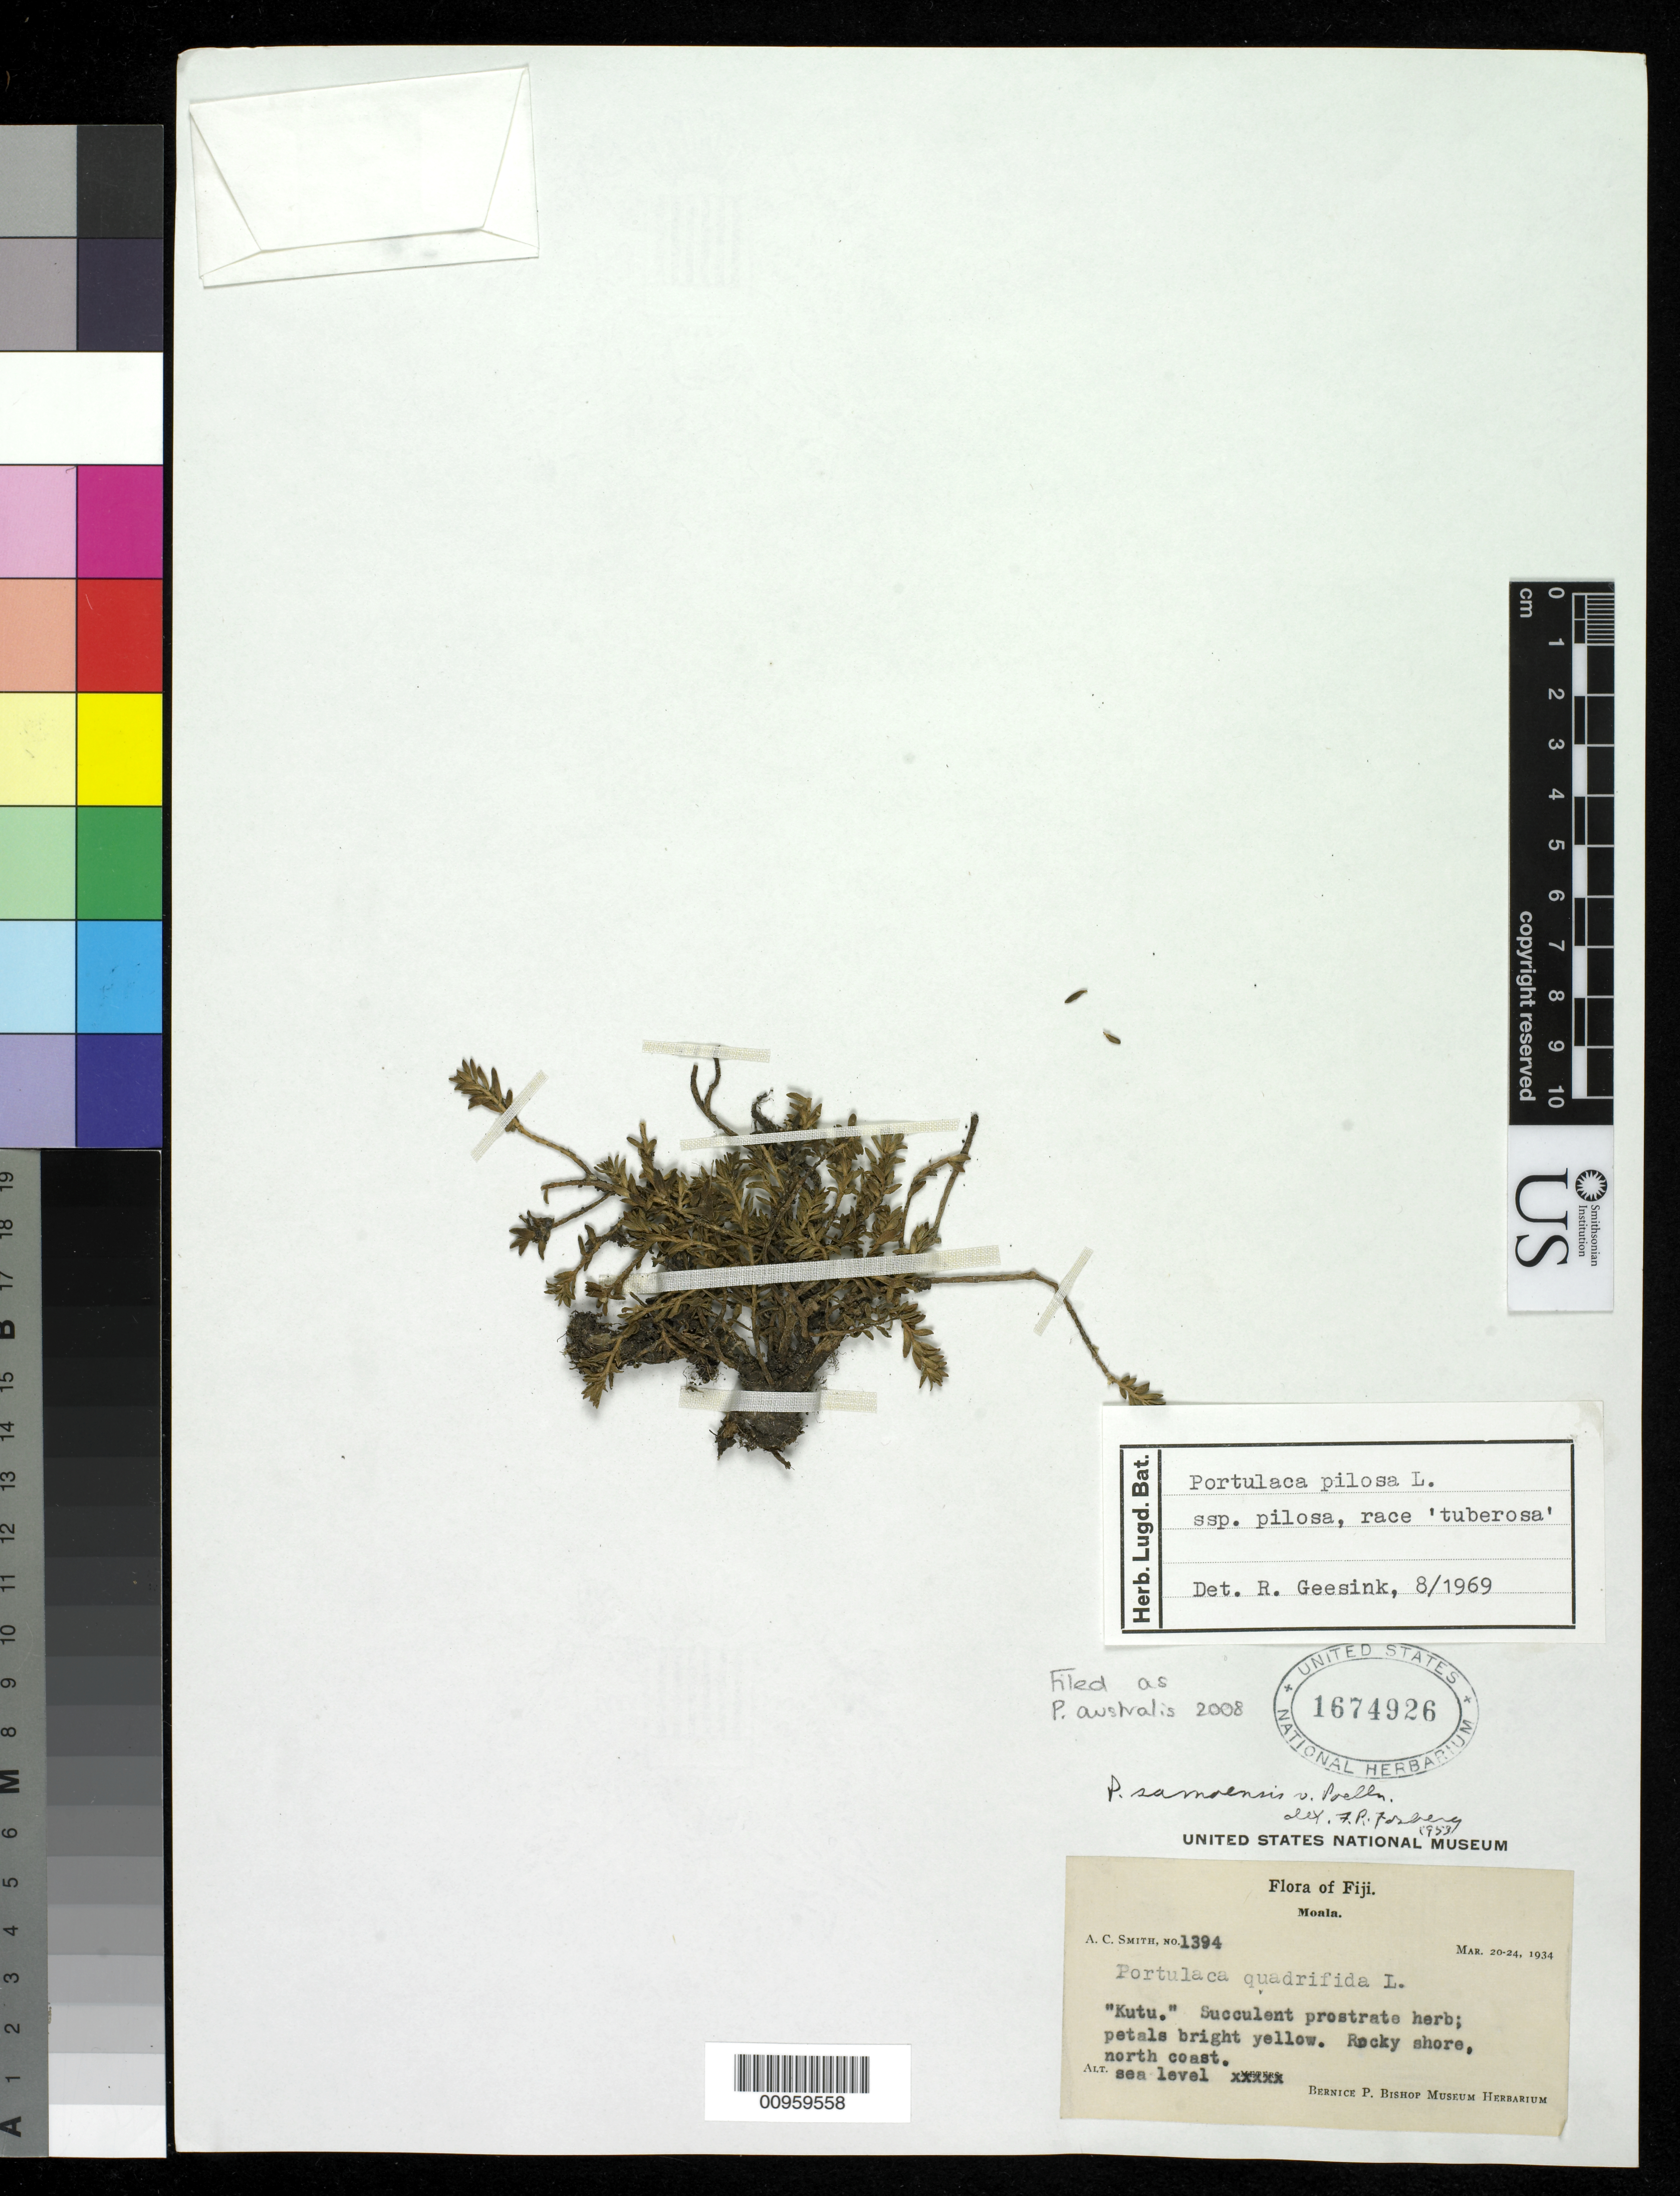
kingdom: Plantae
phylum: Tracheophyta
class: Magnoliopsida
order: Caryophyllales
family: Portulacaceae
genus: Portulaca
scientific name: Portulaca australis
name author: Endl.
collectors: C. A. Smith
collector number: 1394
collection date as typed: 20 Mar 1934 to 24 Mar 1934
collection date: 1934-03-20/1934-03-24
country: Fiji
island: Moala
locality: N coast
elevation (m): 0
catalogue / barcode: US 1674926